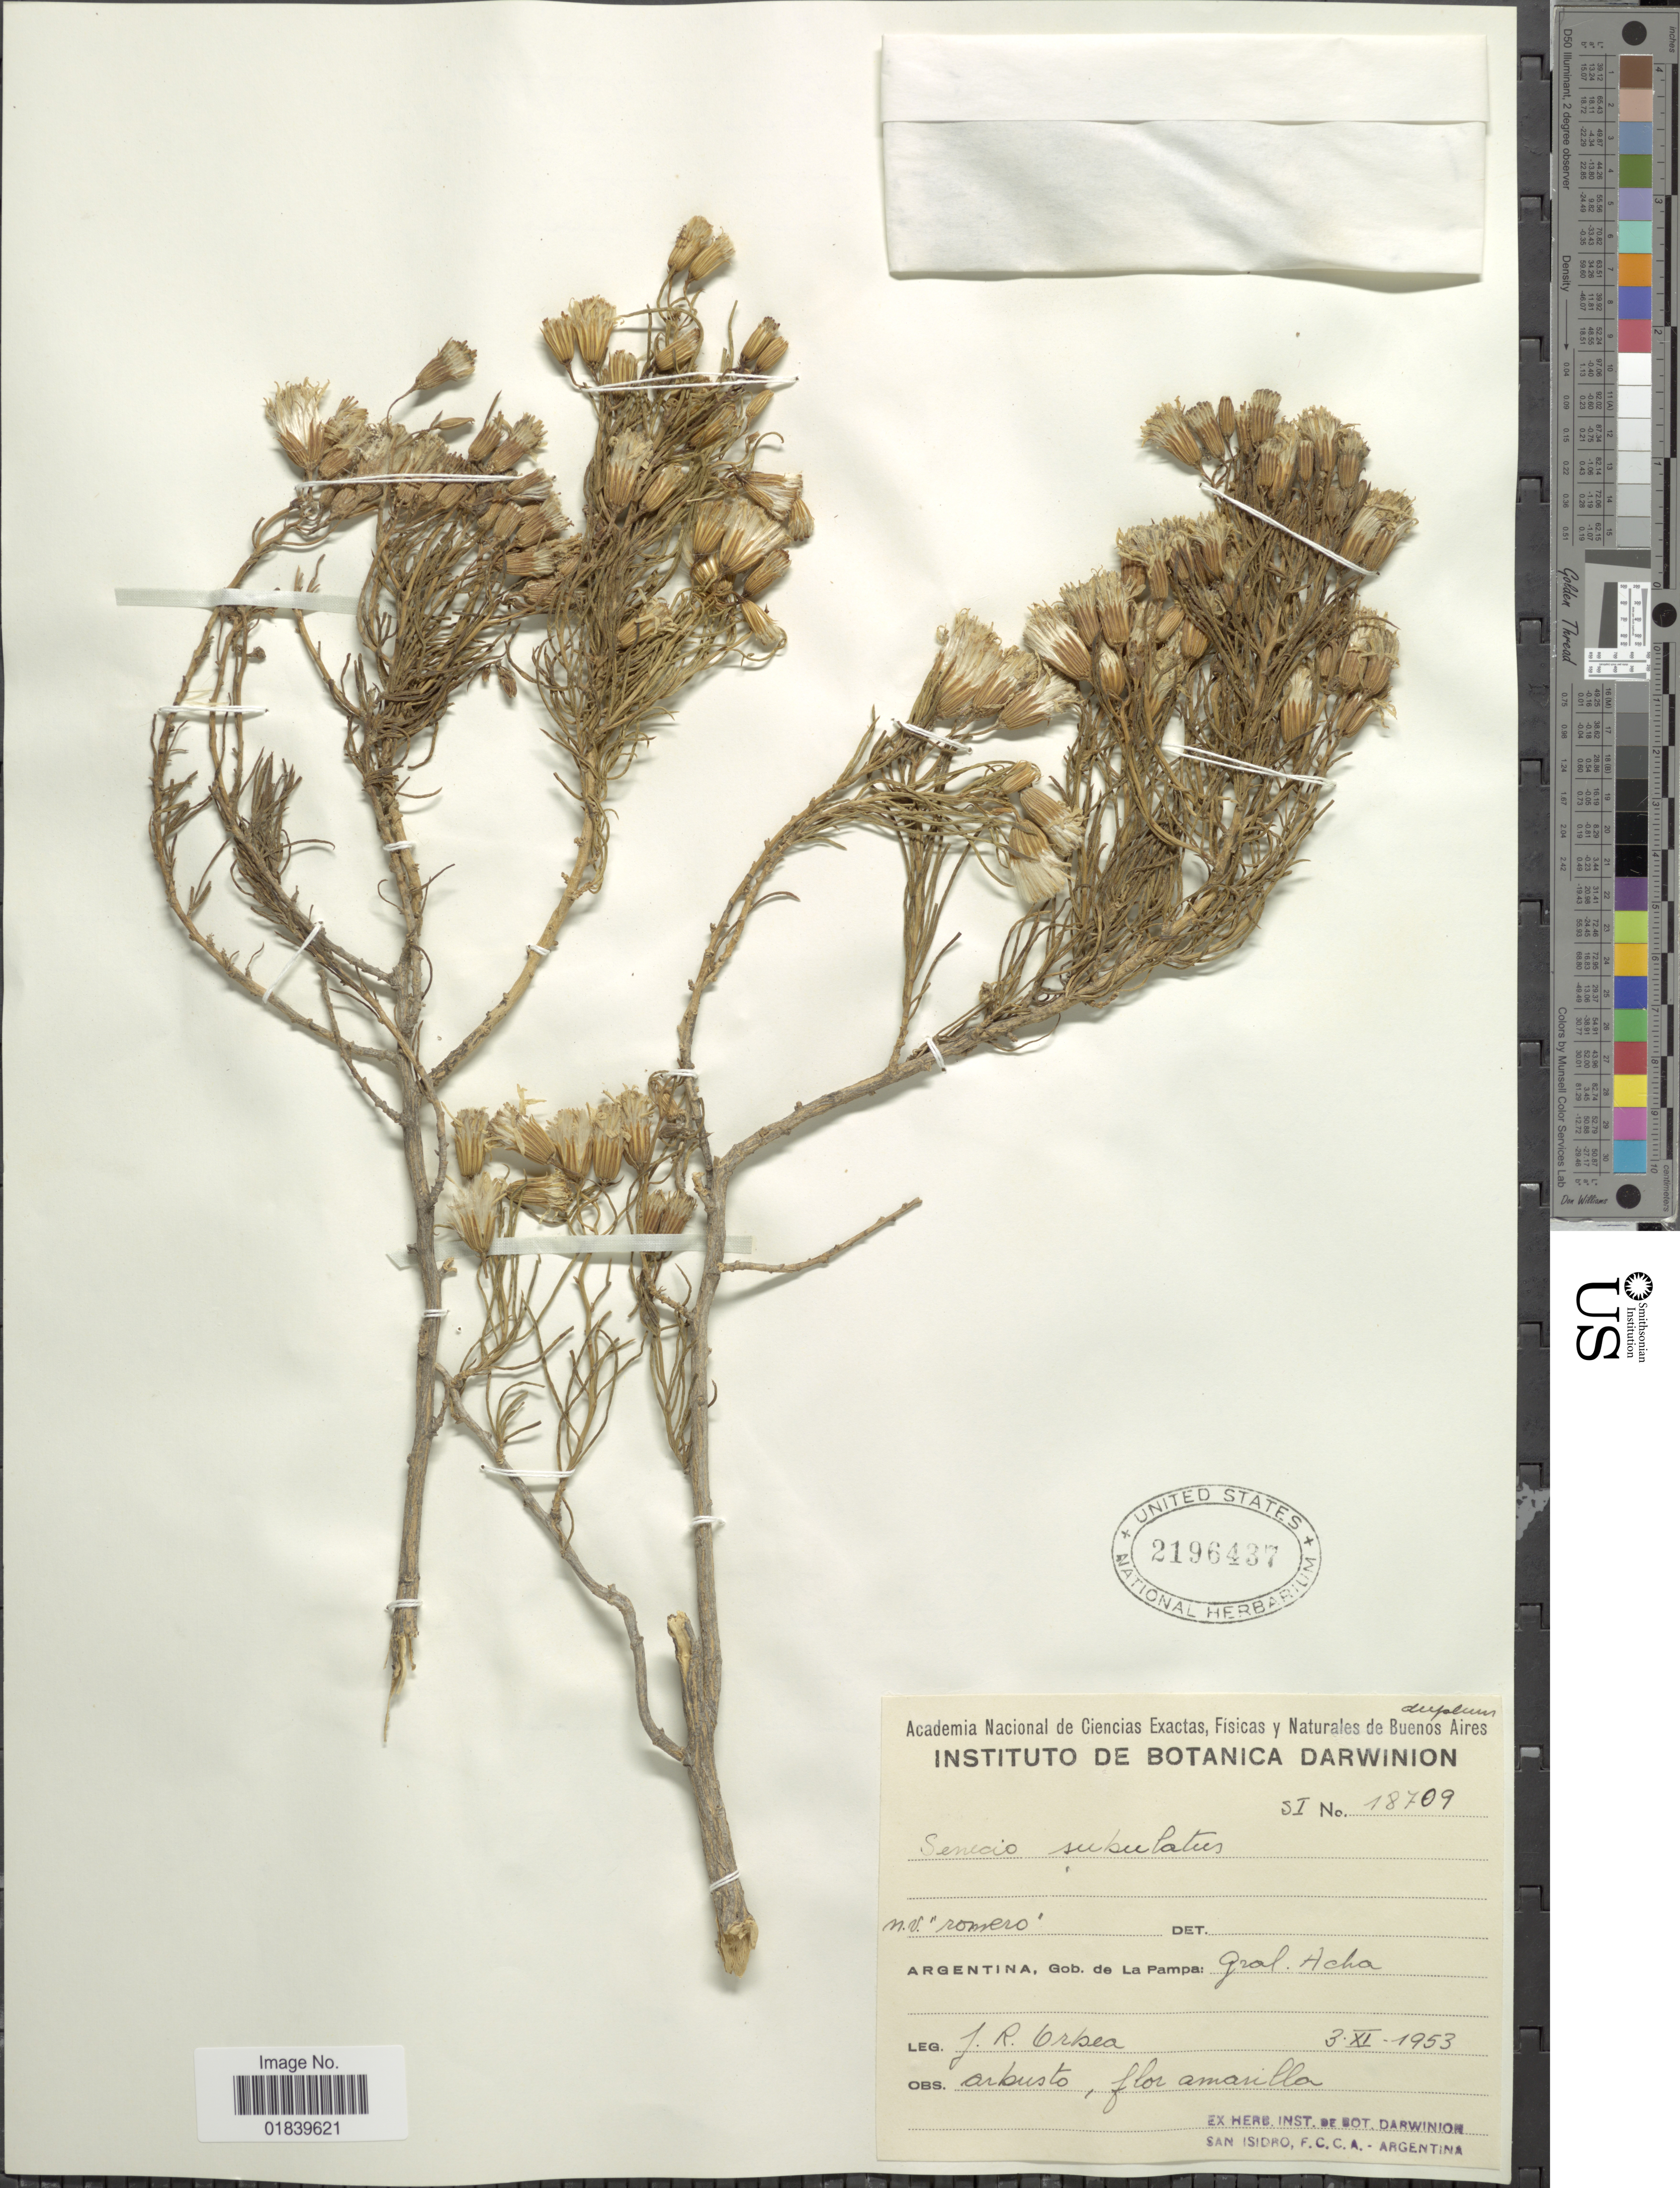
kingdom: Plantae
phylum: Tracheophyta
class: Magnoliopsida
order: Asterales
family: Asteraceae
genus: Senecio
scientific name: Senecio subulatus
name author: D. Don ex Hook. & Arn.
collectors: J. Orbea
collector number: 18709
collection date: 1953-11-03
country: Argentina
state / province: La Pampa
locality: Argentina, Gob. de la Pampa.: Gral Hcha.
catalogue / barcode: US 2196437